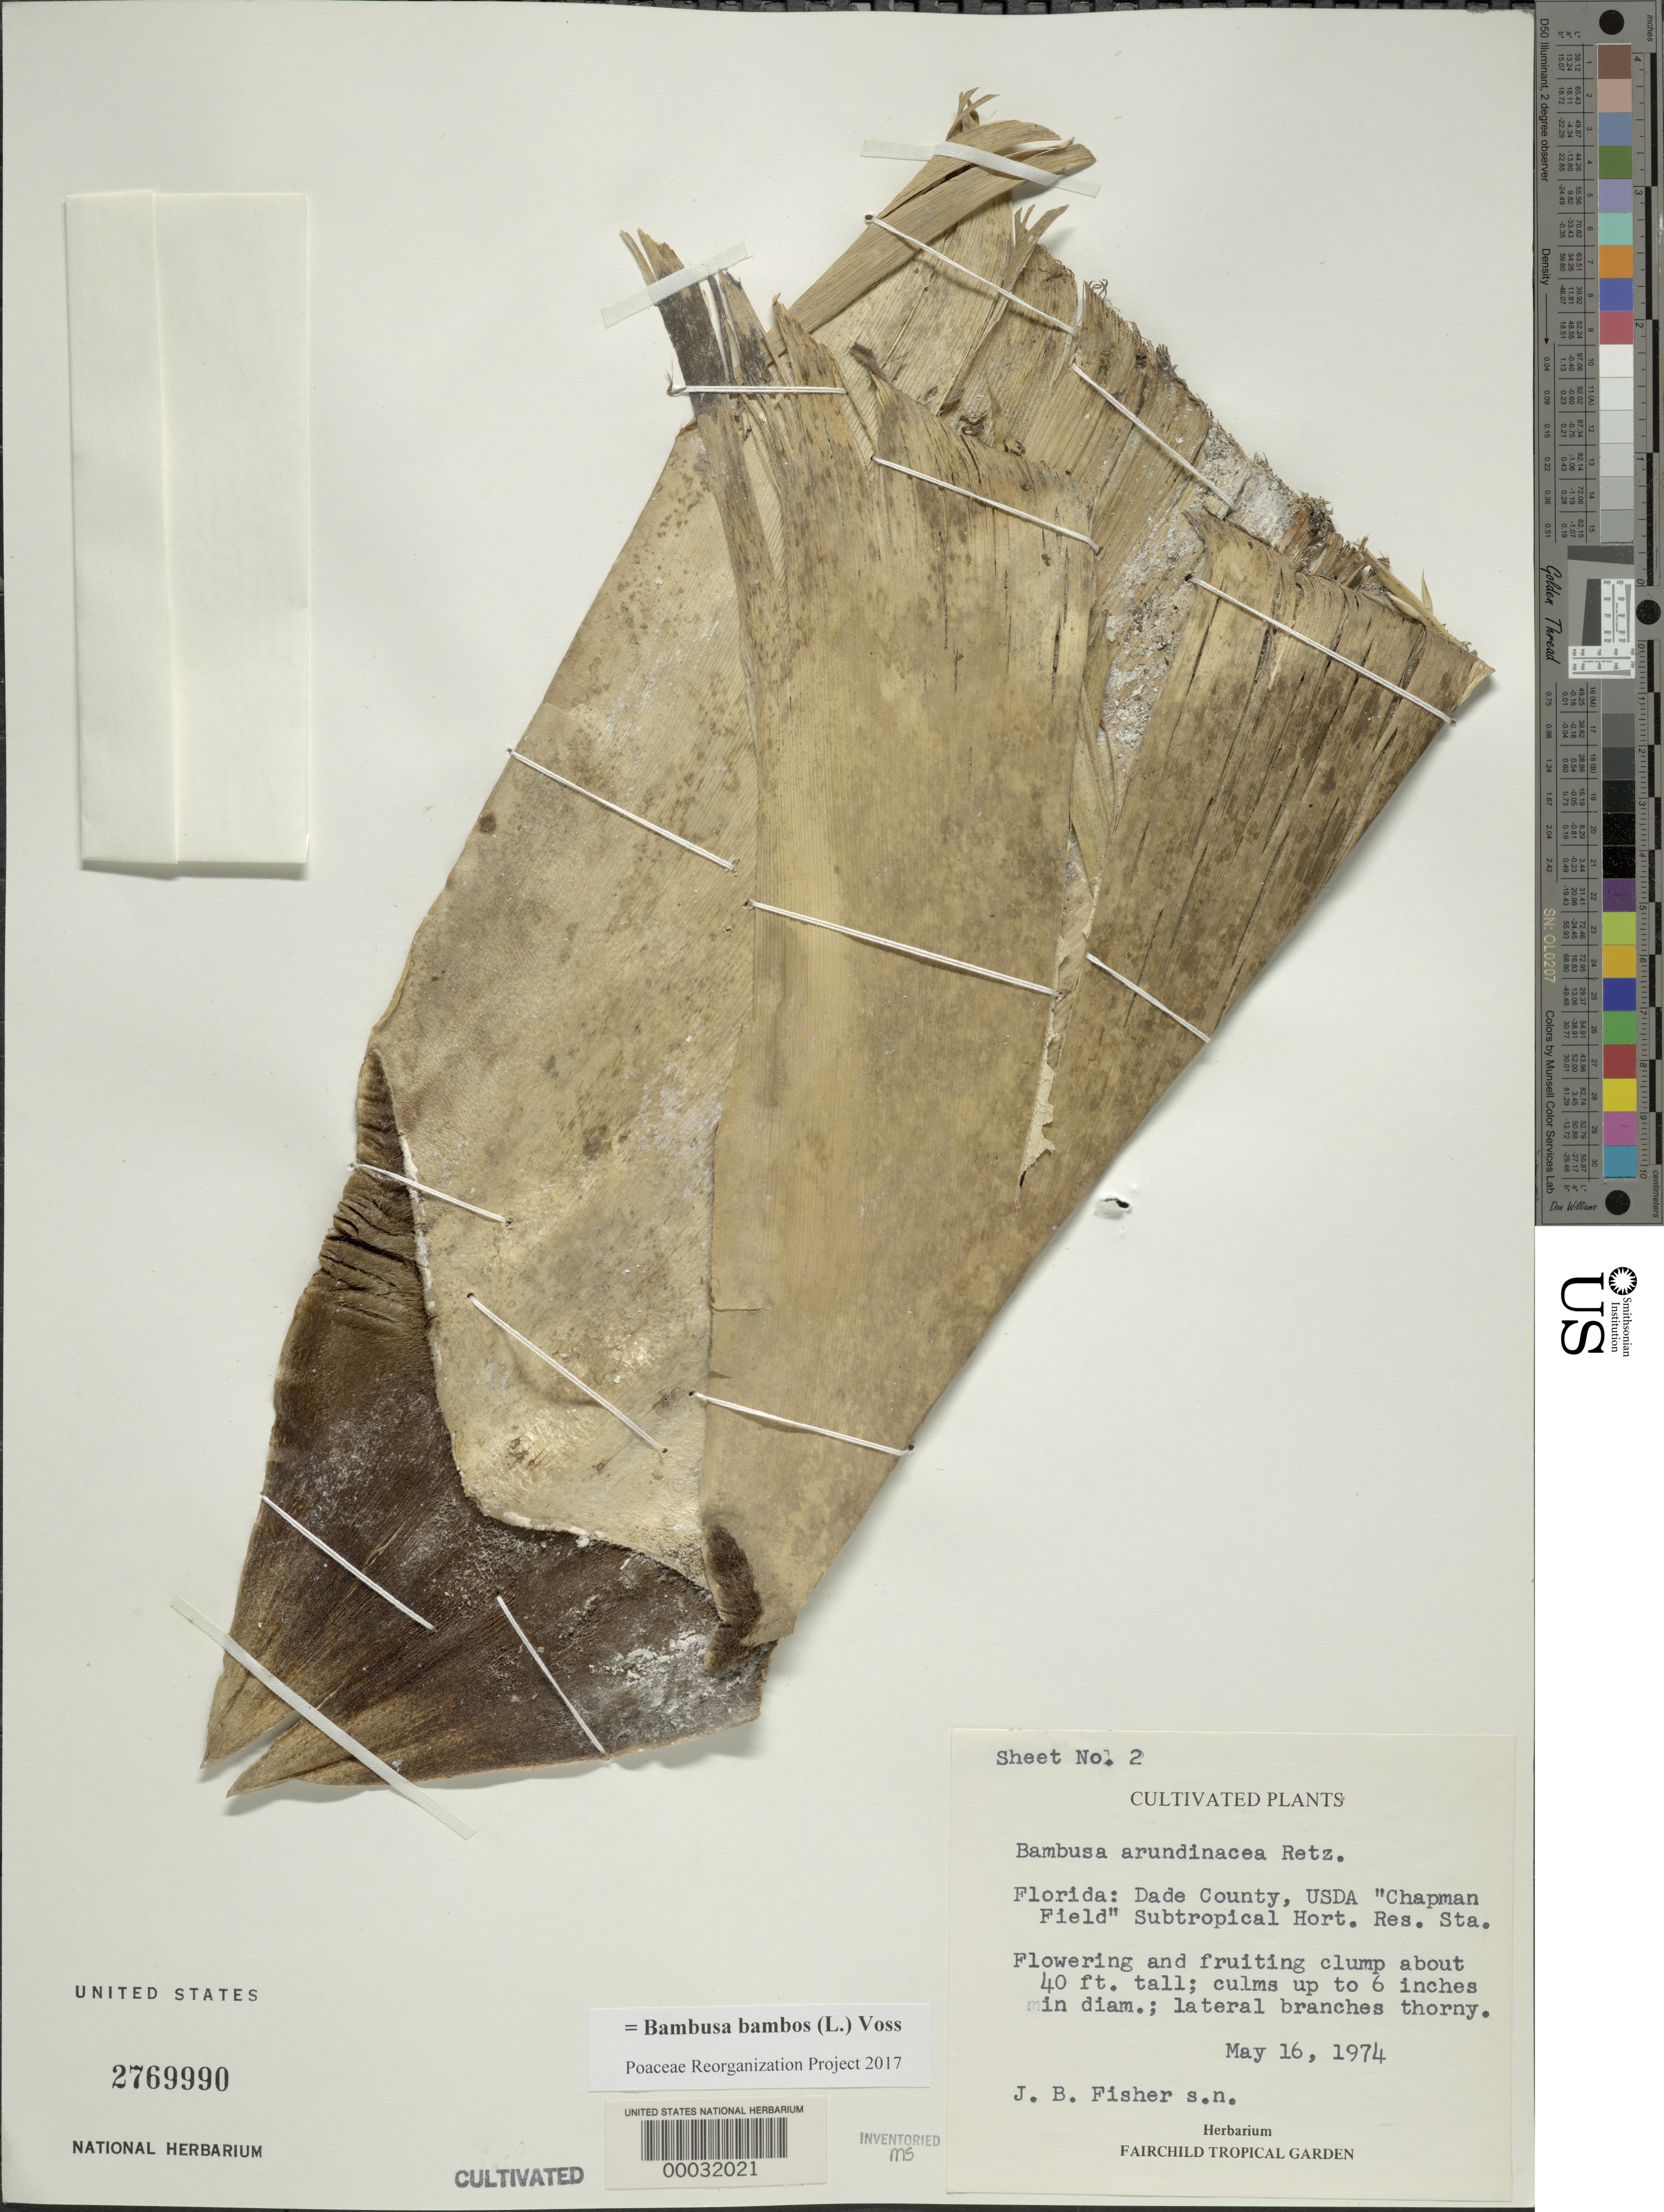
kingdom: Plantae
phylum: Tracheophyta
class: Liliopsida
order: Poales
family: Poaceae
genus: Bambusa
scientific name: Bambusa bambos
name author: (L.) Voss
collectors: J. B. Fisher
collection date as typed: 16 May 1974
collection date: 1974-05-16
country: United States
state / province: Florida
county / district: Dade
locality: Usda chapman field subtropical hort. res. sta.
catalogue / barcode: US 2769990